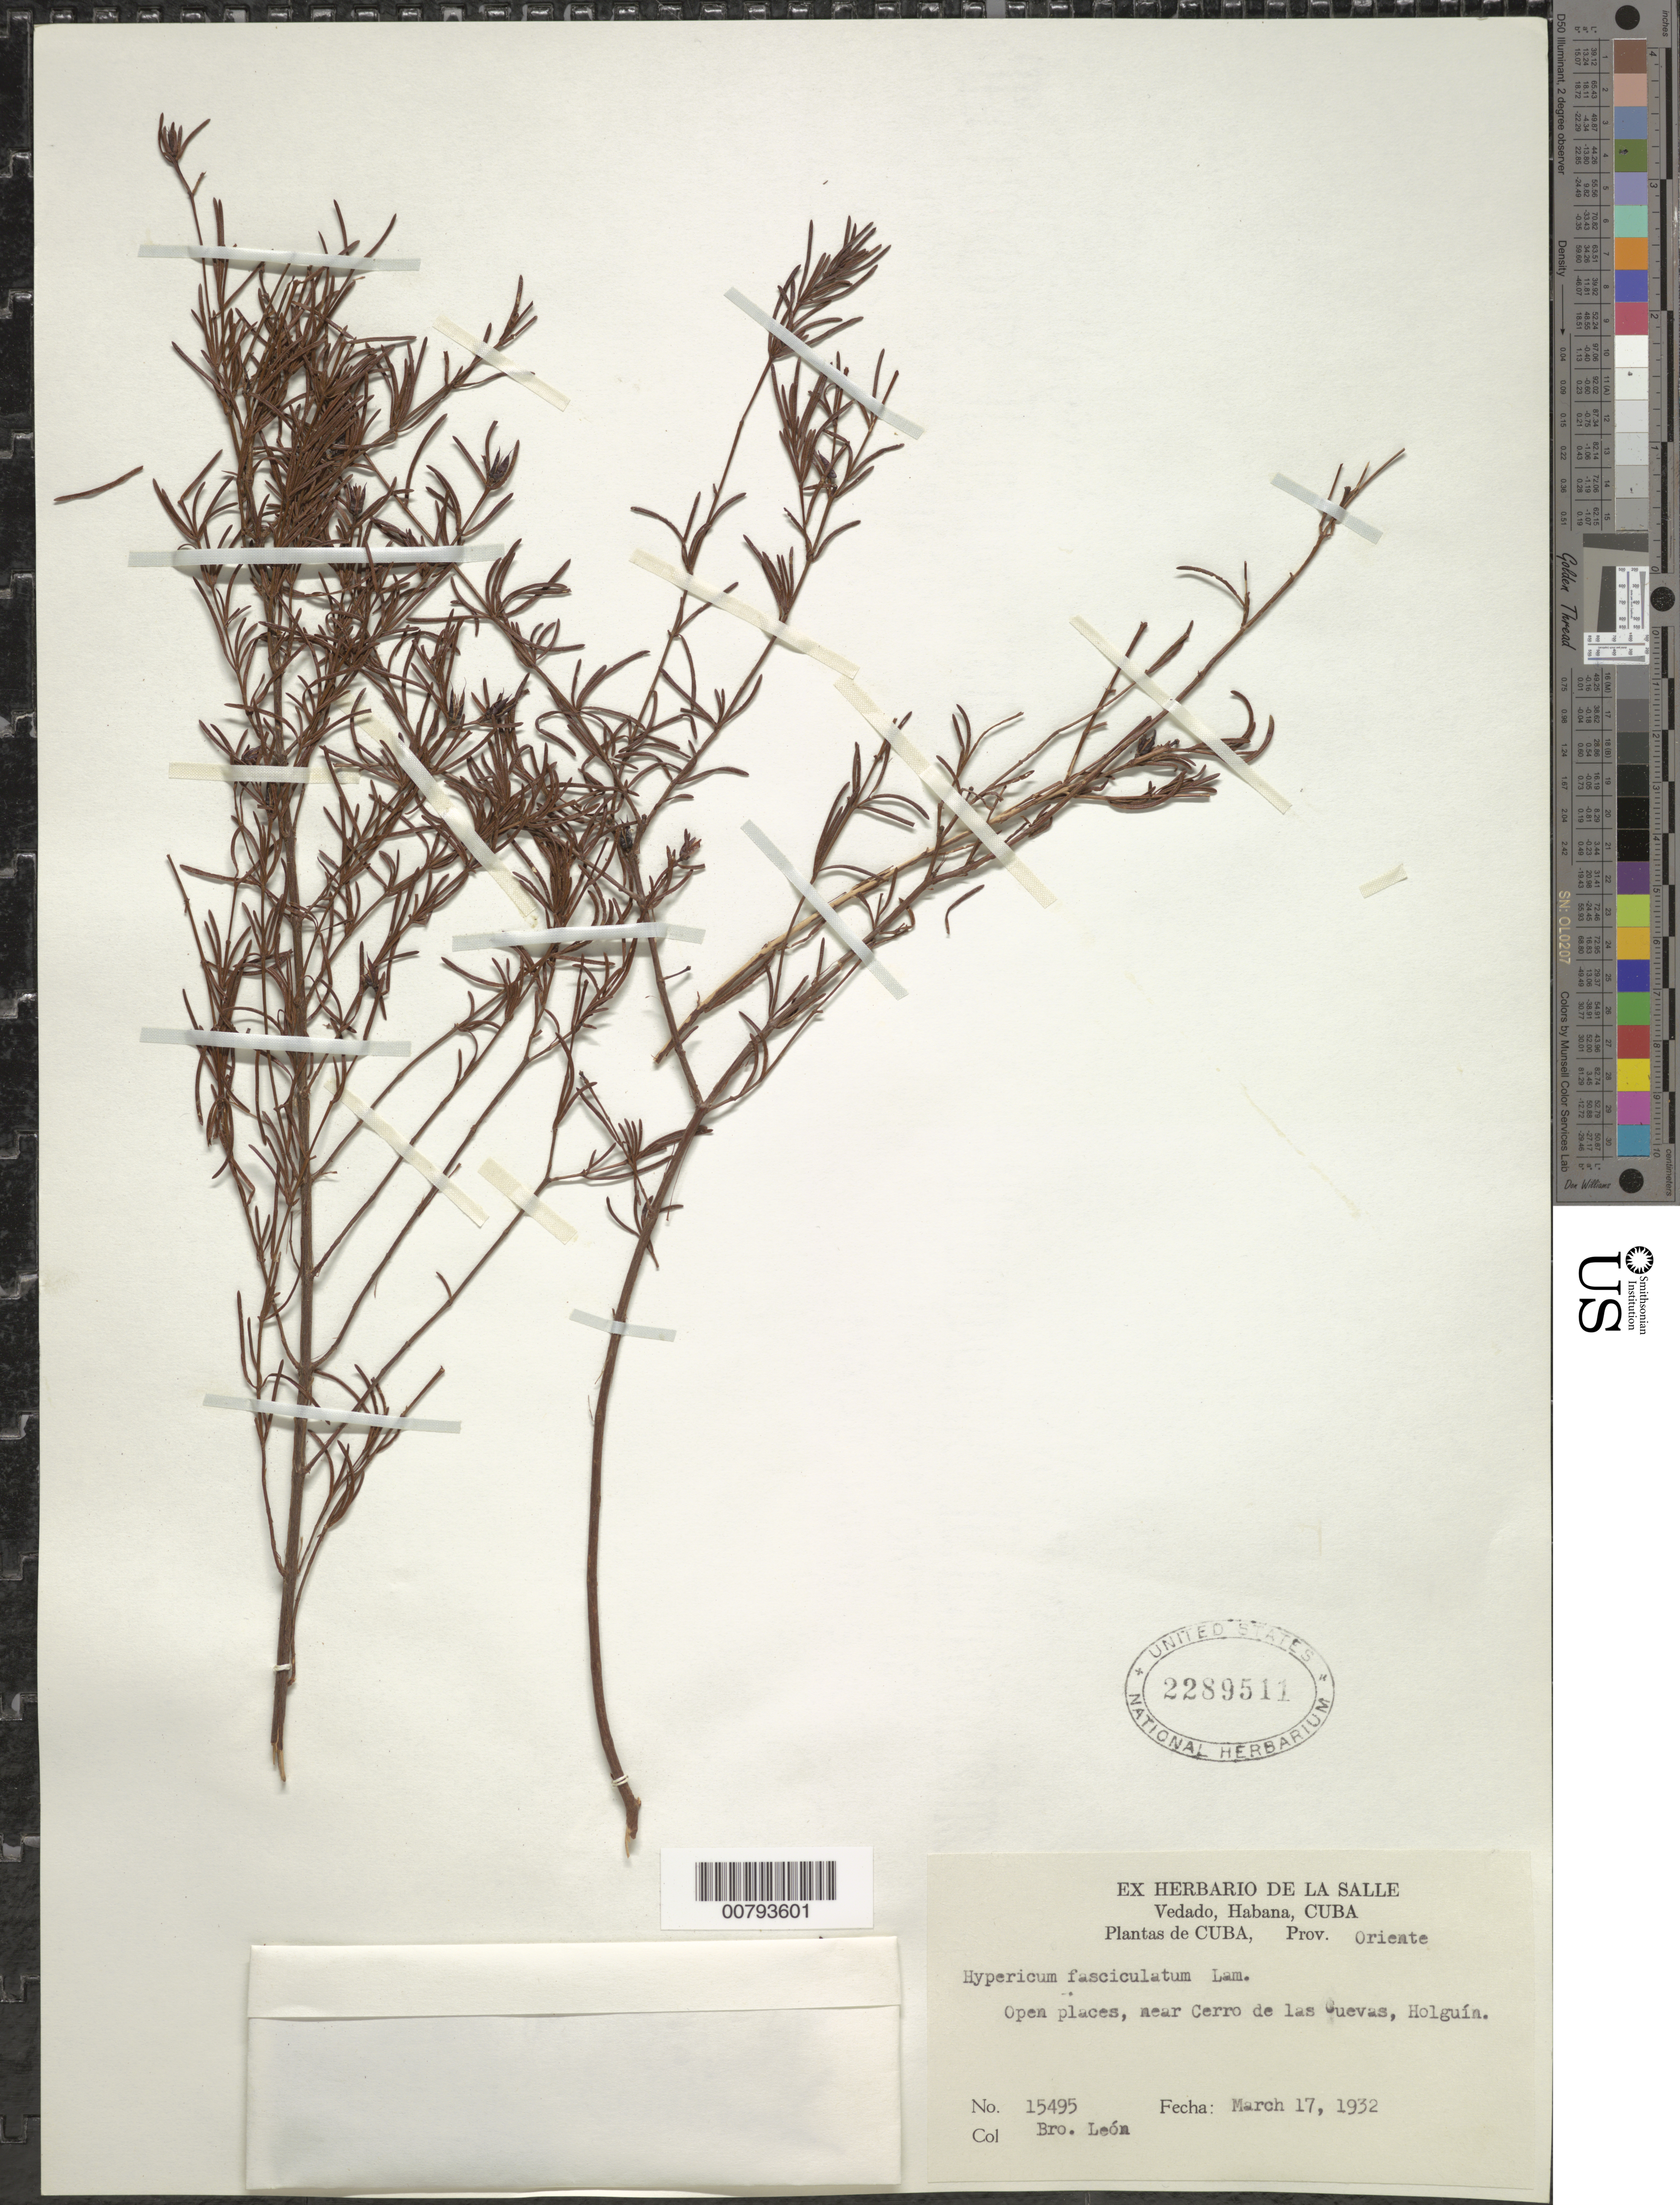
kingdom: Plantae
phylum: Tracheophyta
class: Magnoliopsida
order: Malpighiales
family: Hypericaceae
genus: Hypericum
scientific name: Hypericum fasciculatum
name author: Lam.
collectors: Bro. León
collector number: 15495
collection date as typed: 17 Mar 1932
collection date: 1932-03-17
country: Cuba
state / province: Oriente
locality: Vedado, Habana; near Cerro de las Cuevas, Holguía.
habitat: Open places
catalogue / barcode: US 2289511